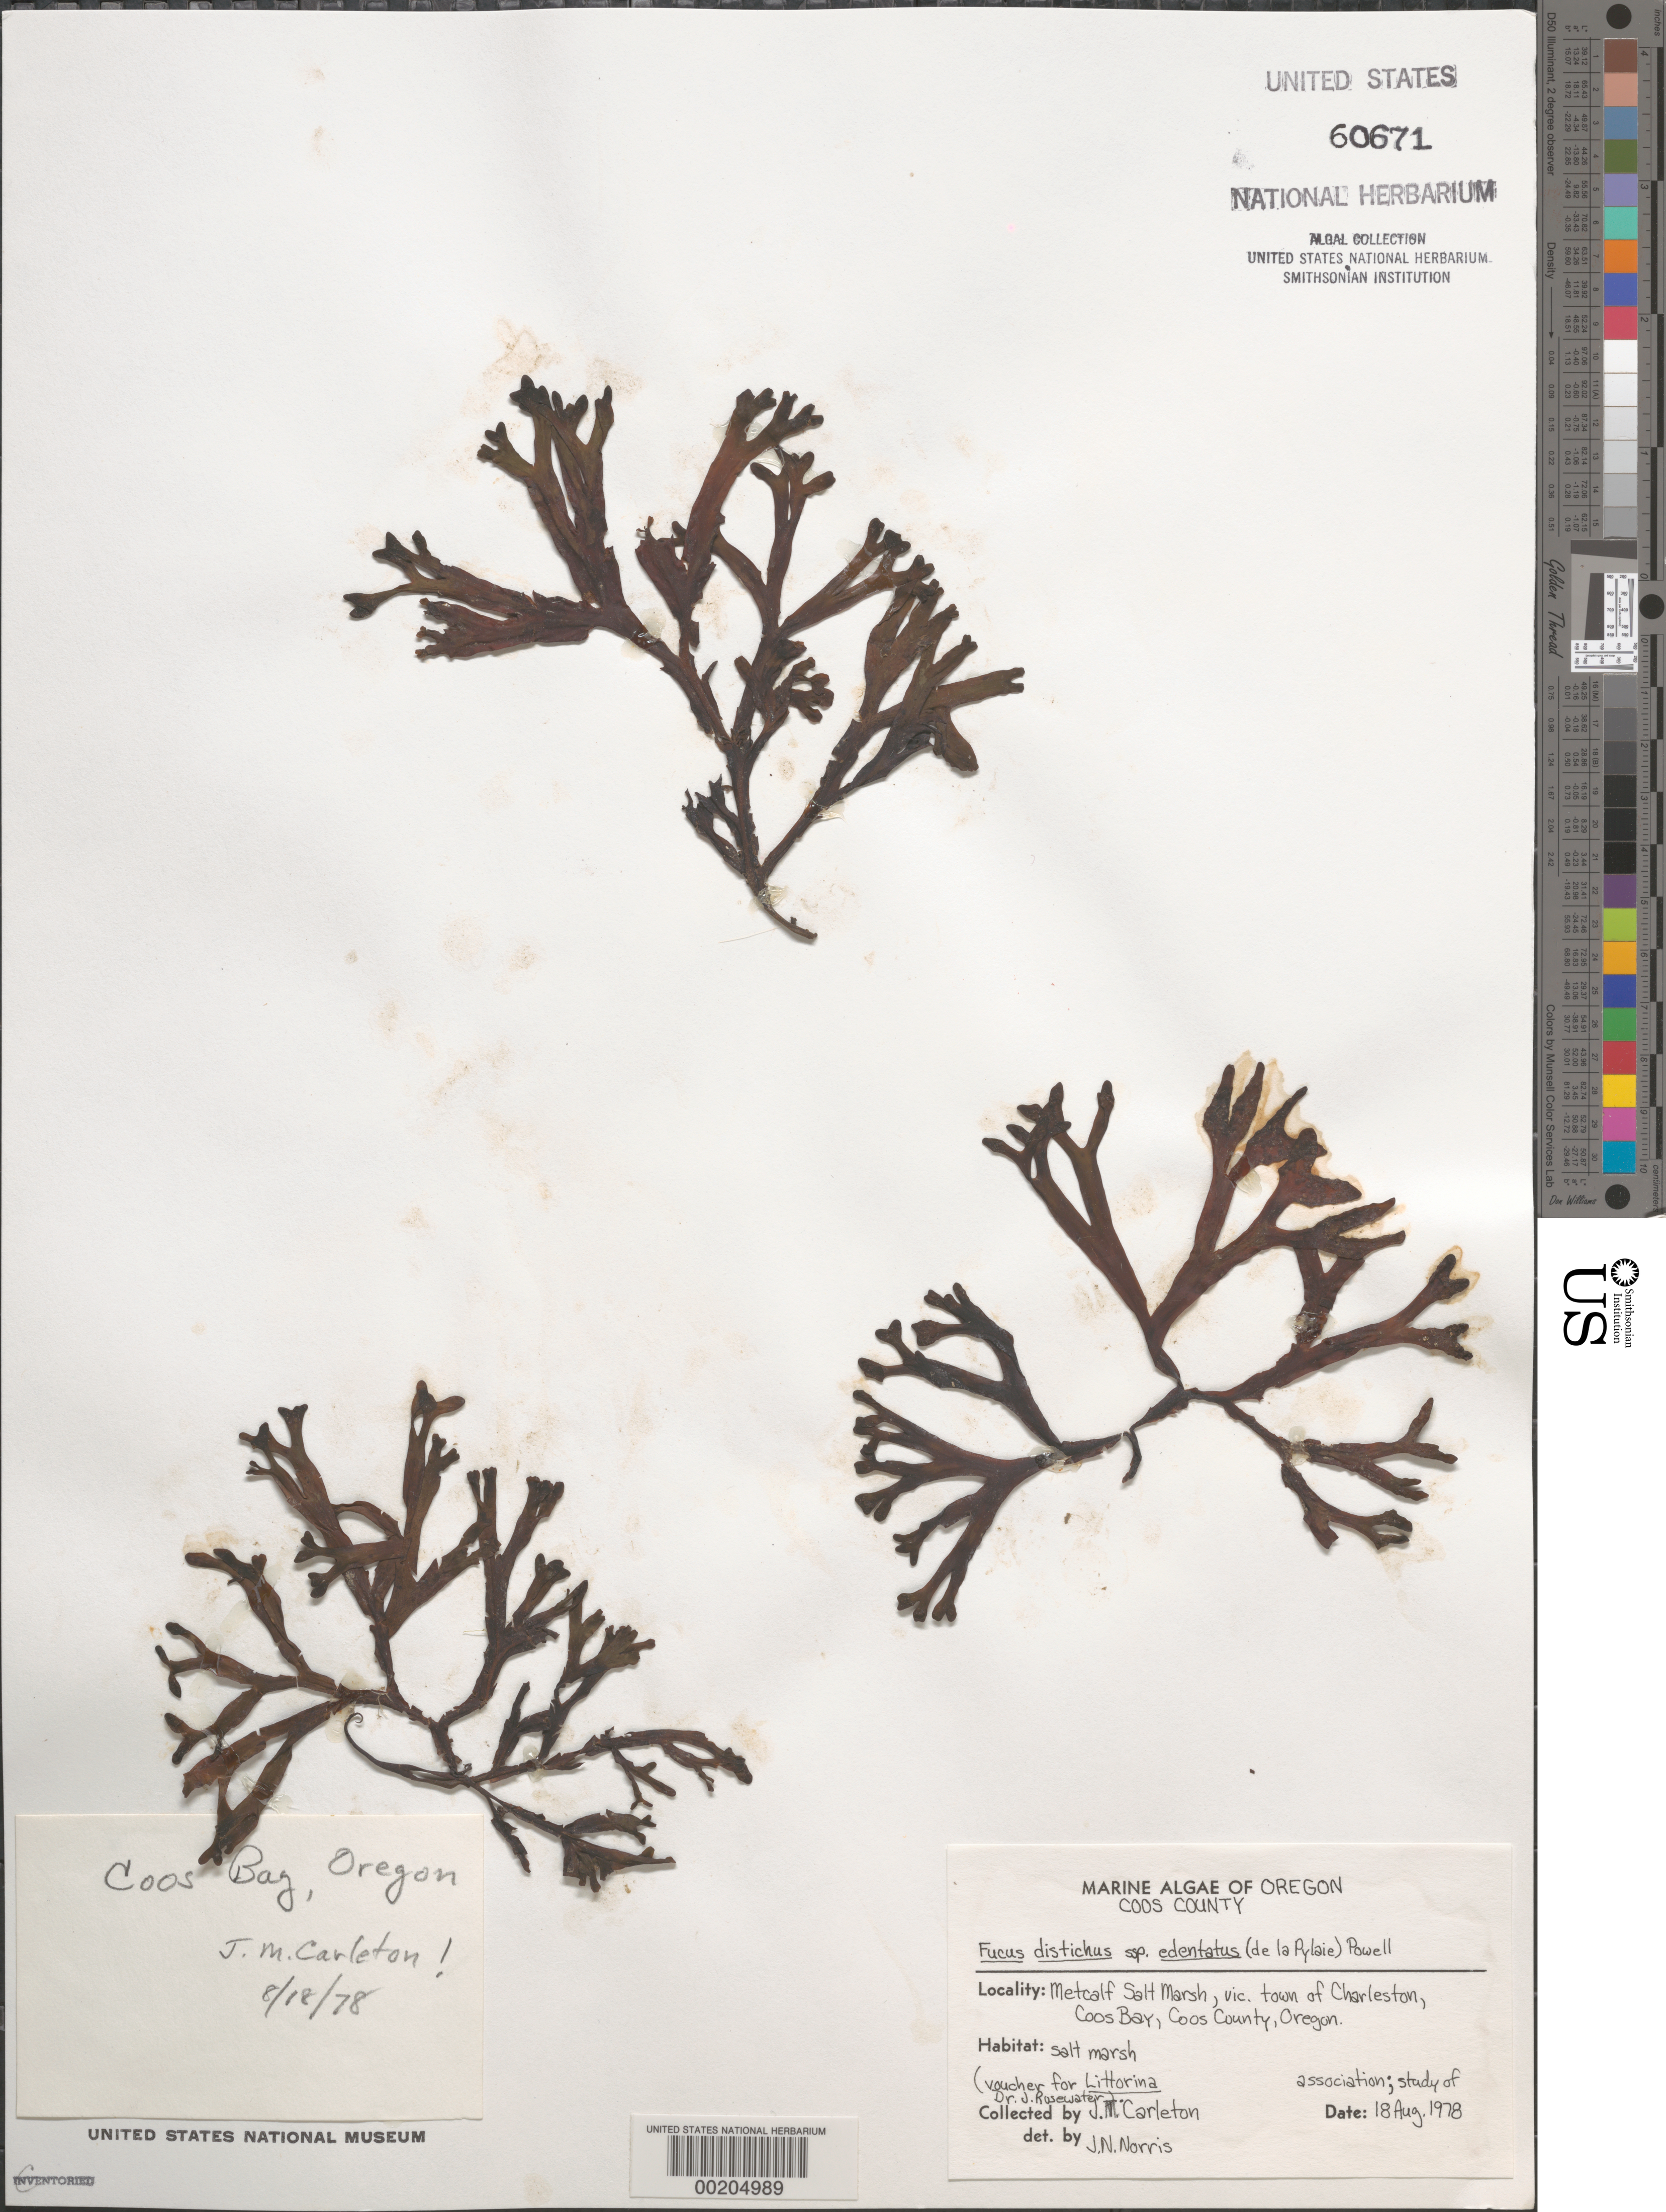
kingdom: Chromista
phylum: Ochrophyta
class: Phaeophyceae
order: Fucales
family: Fucaceae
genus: Fucus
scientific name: Fucus distichus subsp. edentatus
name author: (Bach. Pyl.) H.T. Powell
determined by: Norris, James N.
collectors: J. Carleton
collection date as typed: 18 Aug 1878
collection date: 1878-08-18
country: United States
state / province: Oregon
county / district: Coos County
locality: Coos Bay, Charleston area, Metcalf salt marsh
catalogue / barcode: US 60671